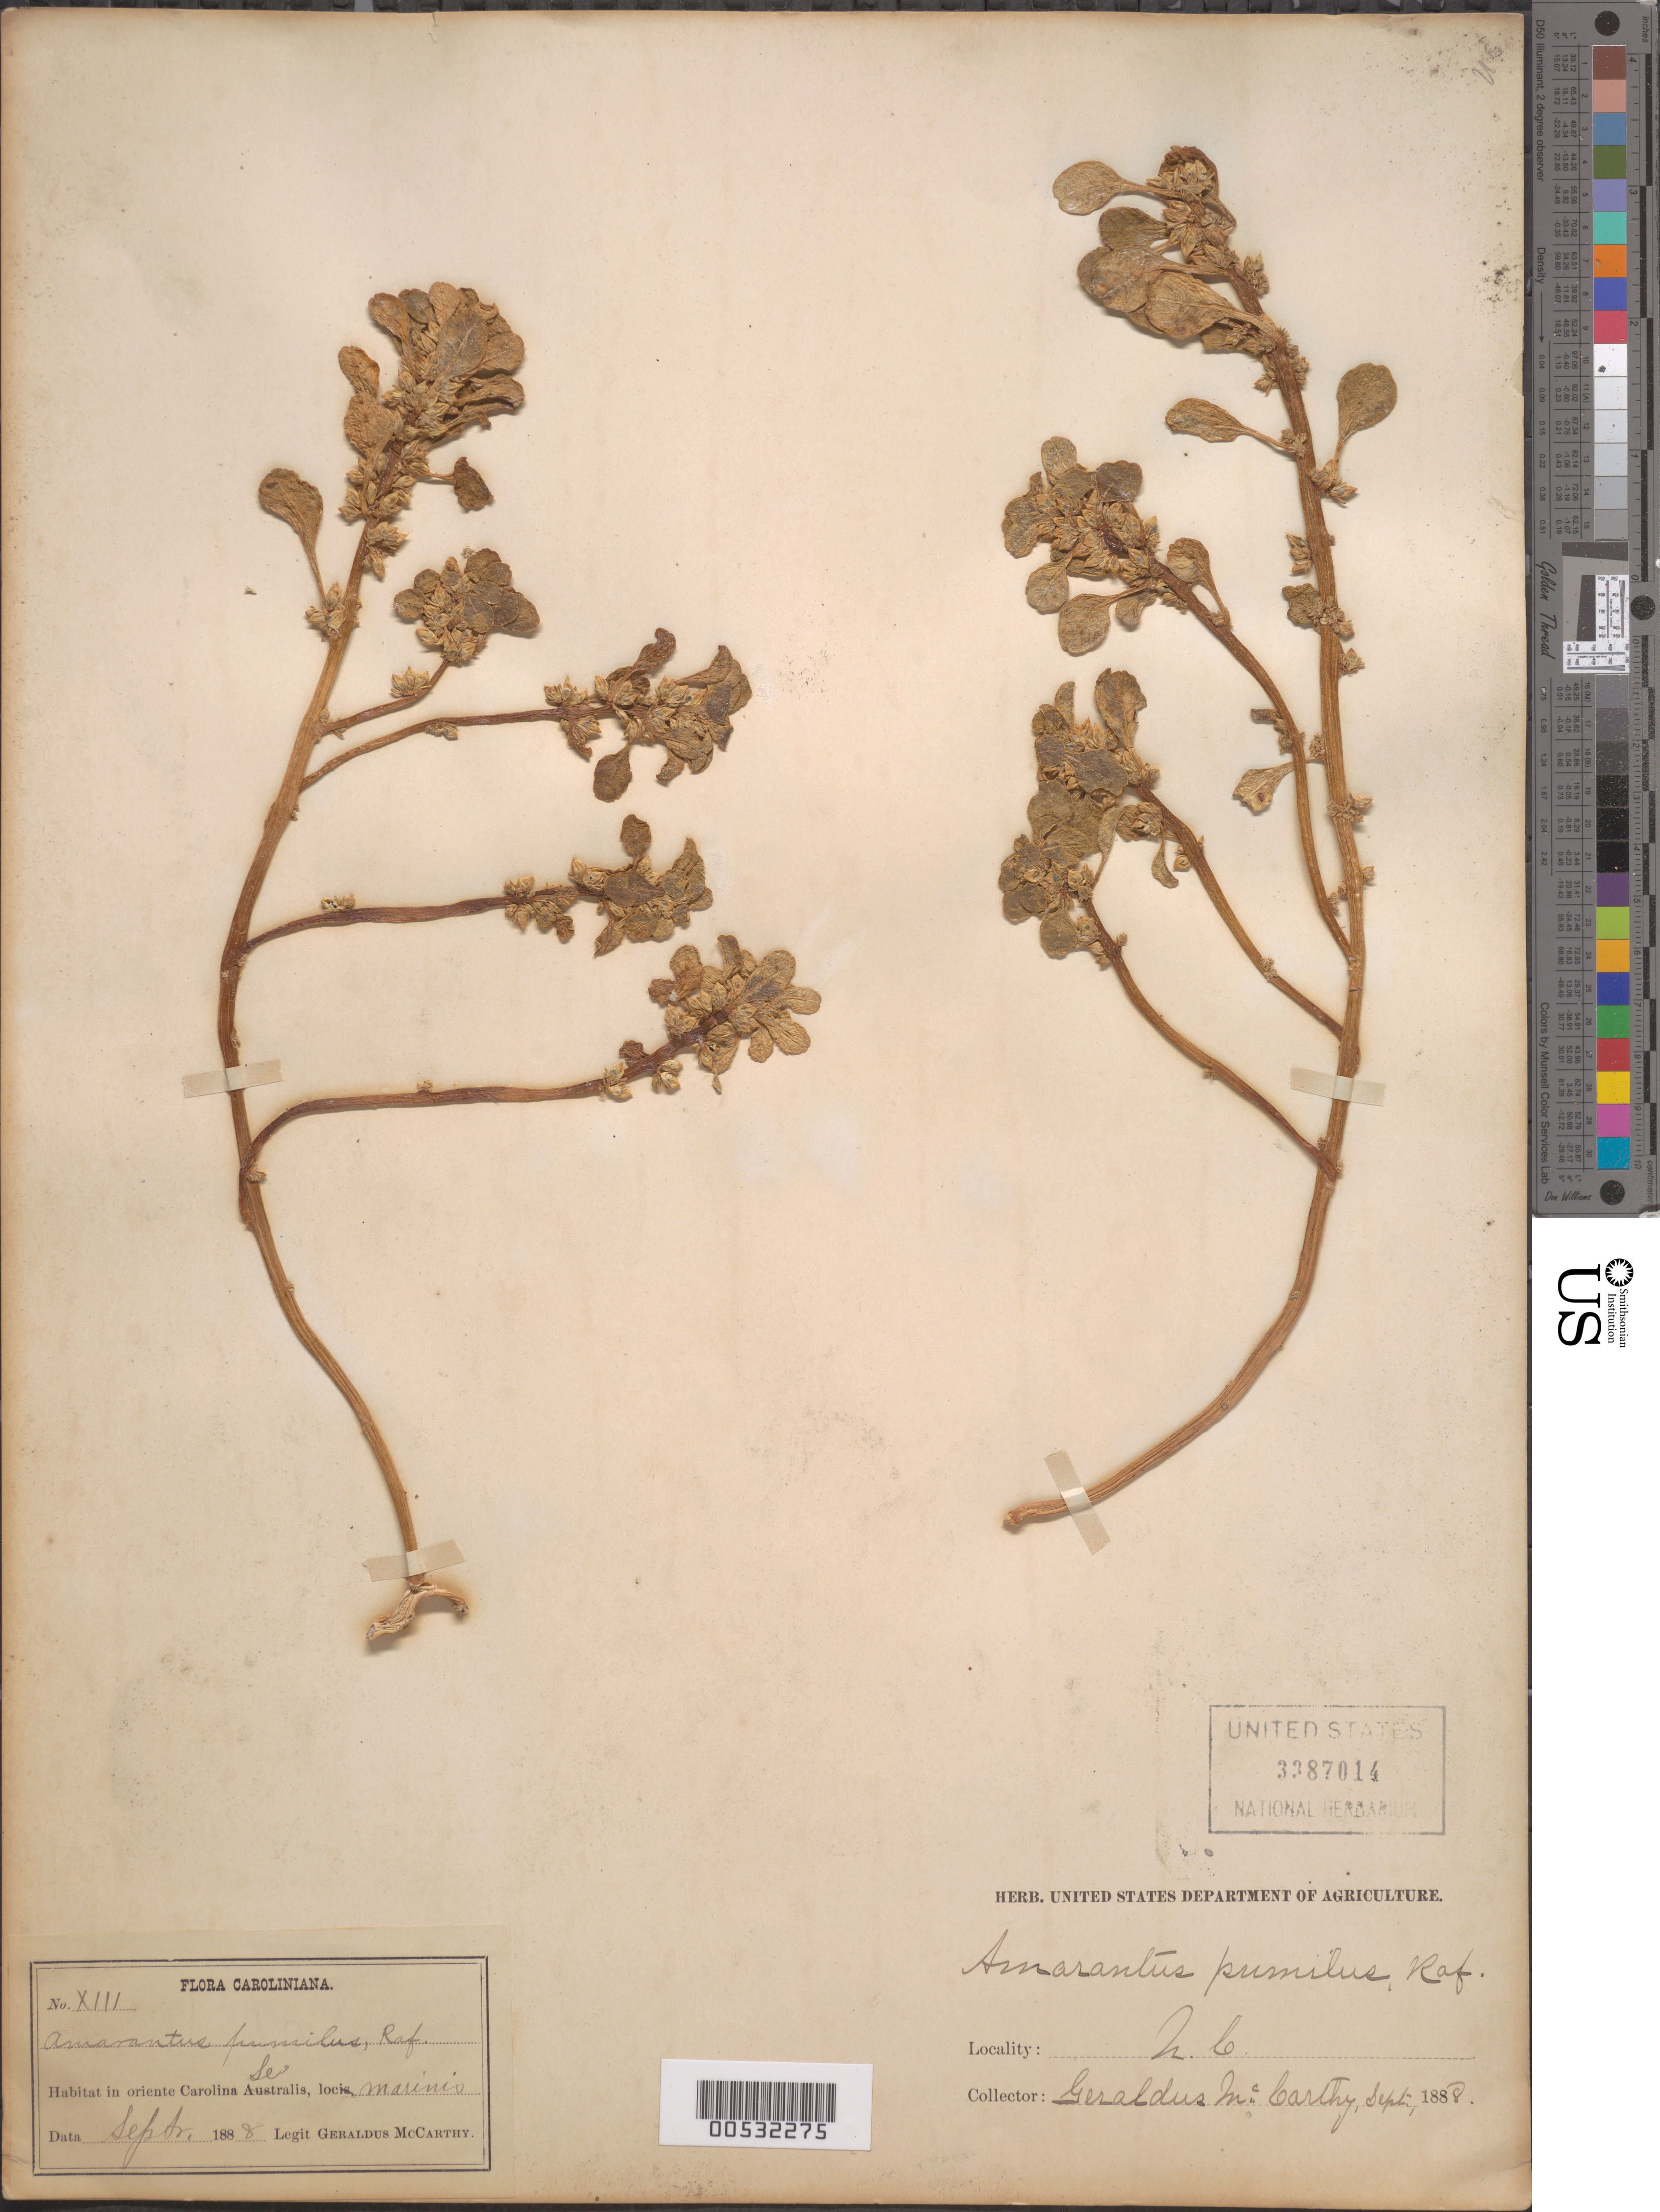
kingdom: Plantae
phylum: Tracheophyta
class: Magnoliopsida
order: Caryophyllales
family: Amaranthaceae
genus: Amaranthus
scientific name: Amaranthus pumilus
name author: Raf.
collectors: G. McCarthy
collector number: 13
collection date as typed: Sep 1888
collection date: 1888-09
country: United States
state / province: North Carolina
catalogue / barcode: US 3387014